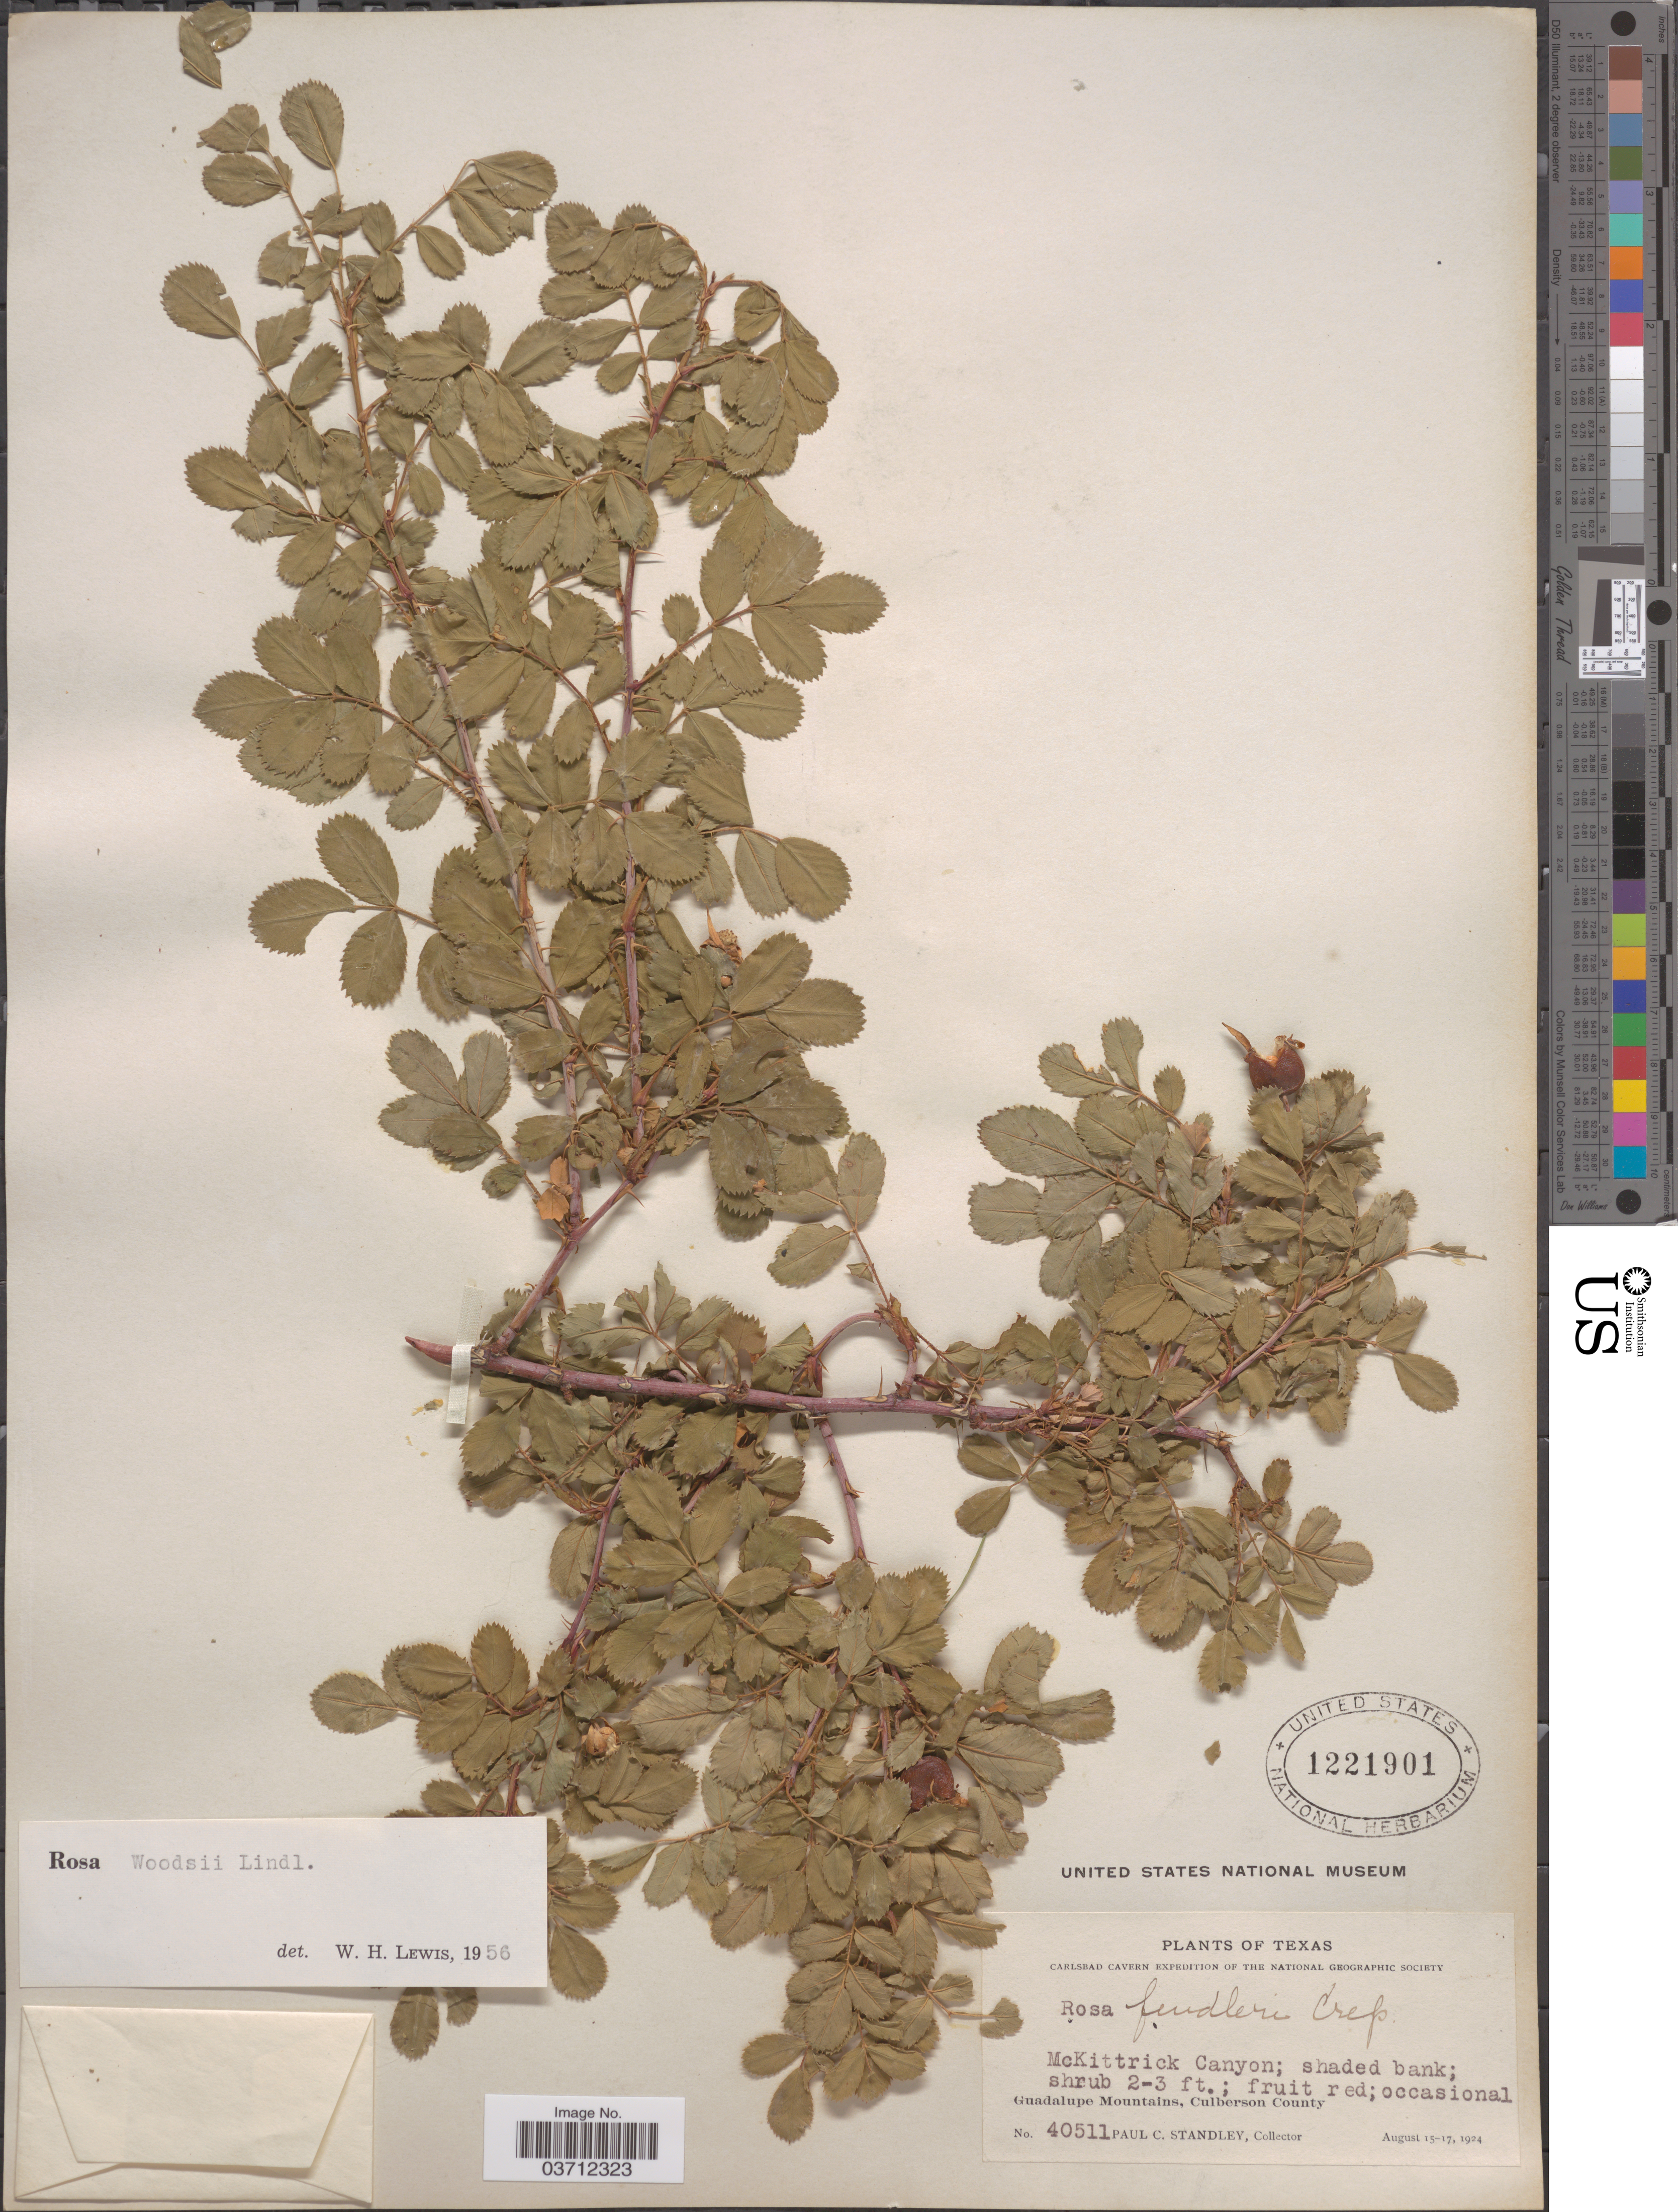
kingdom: Plantae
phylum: Tracheophyta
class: Magnoliopsida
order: Rosales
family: Rosaceae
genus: Rosa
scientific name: Rosa woodsii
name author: Lindl.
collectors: P. C. Standley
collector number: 40511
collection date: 1924-08-15/1924-08-17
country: United States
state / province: Texas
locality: McKittrick Canyon. Guadalupe Mountains, Culberson County.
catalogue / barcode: US 1221901